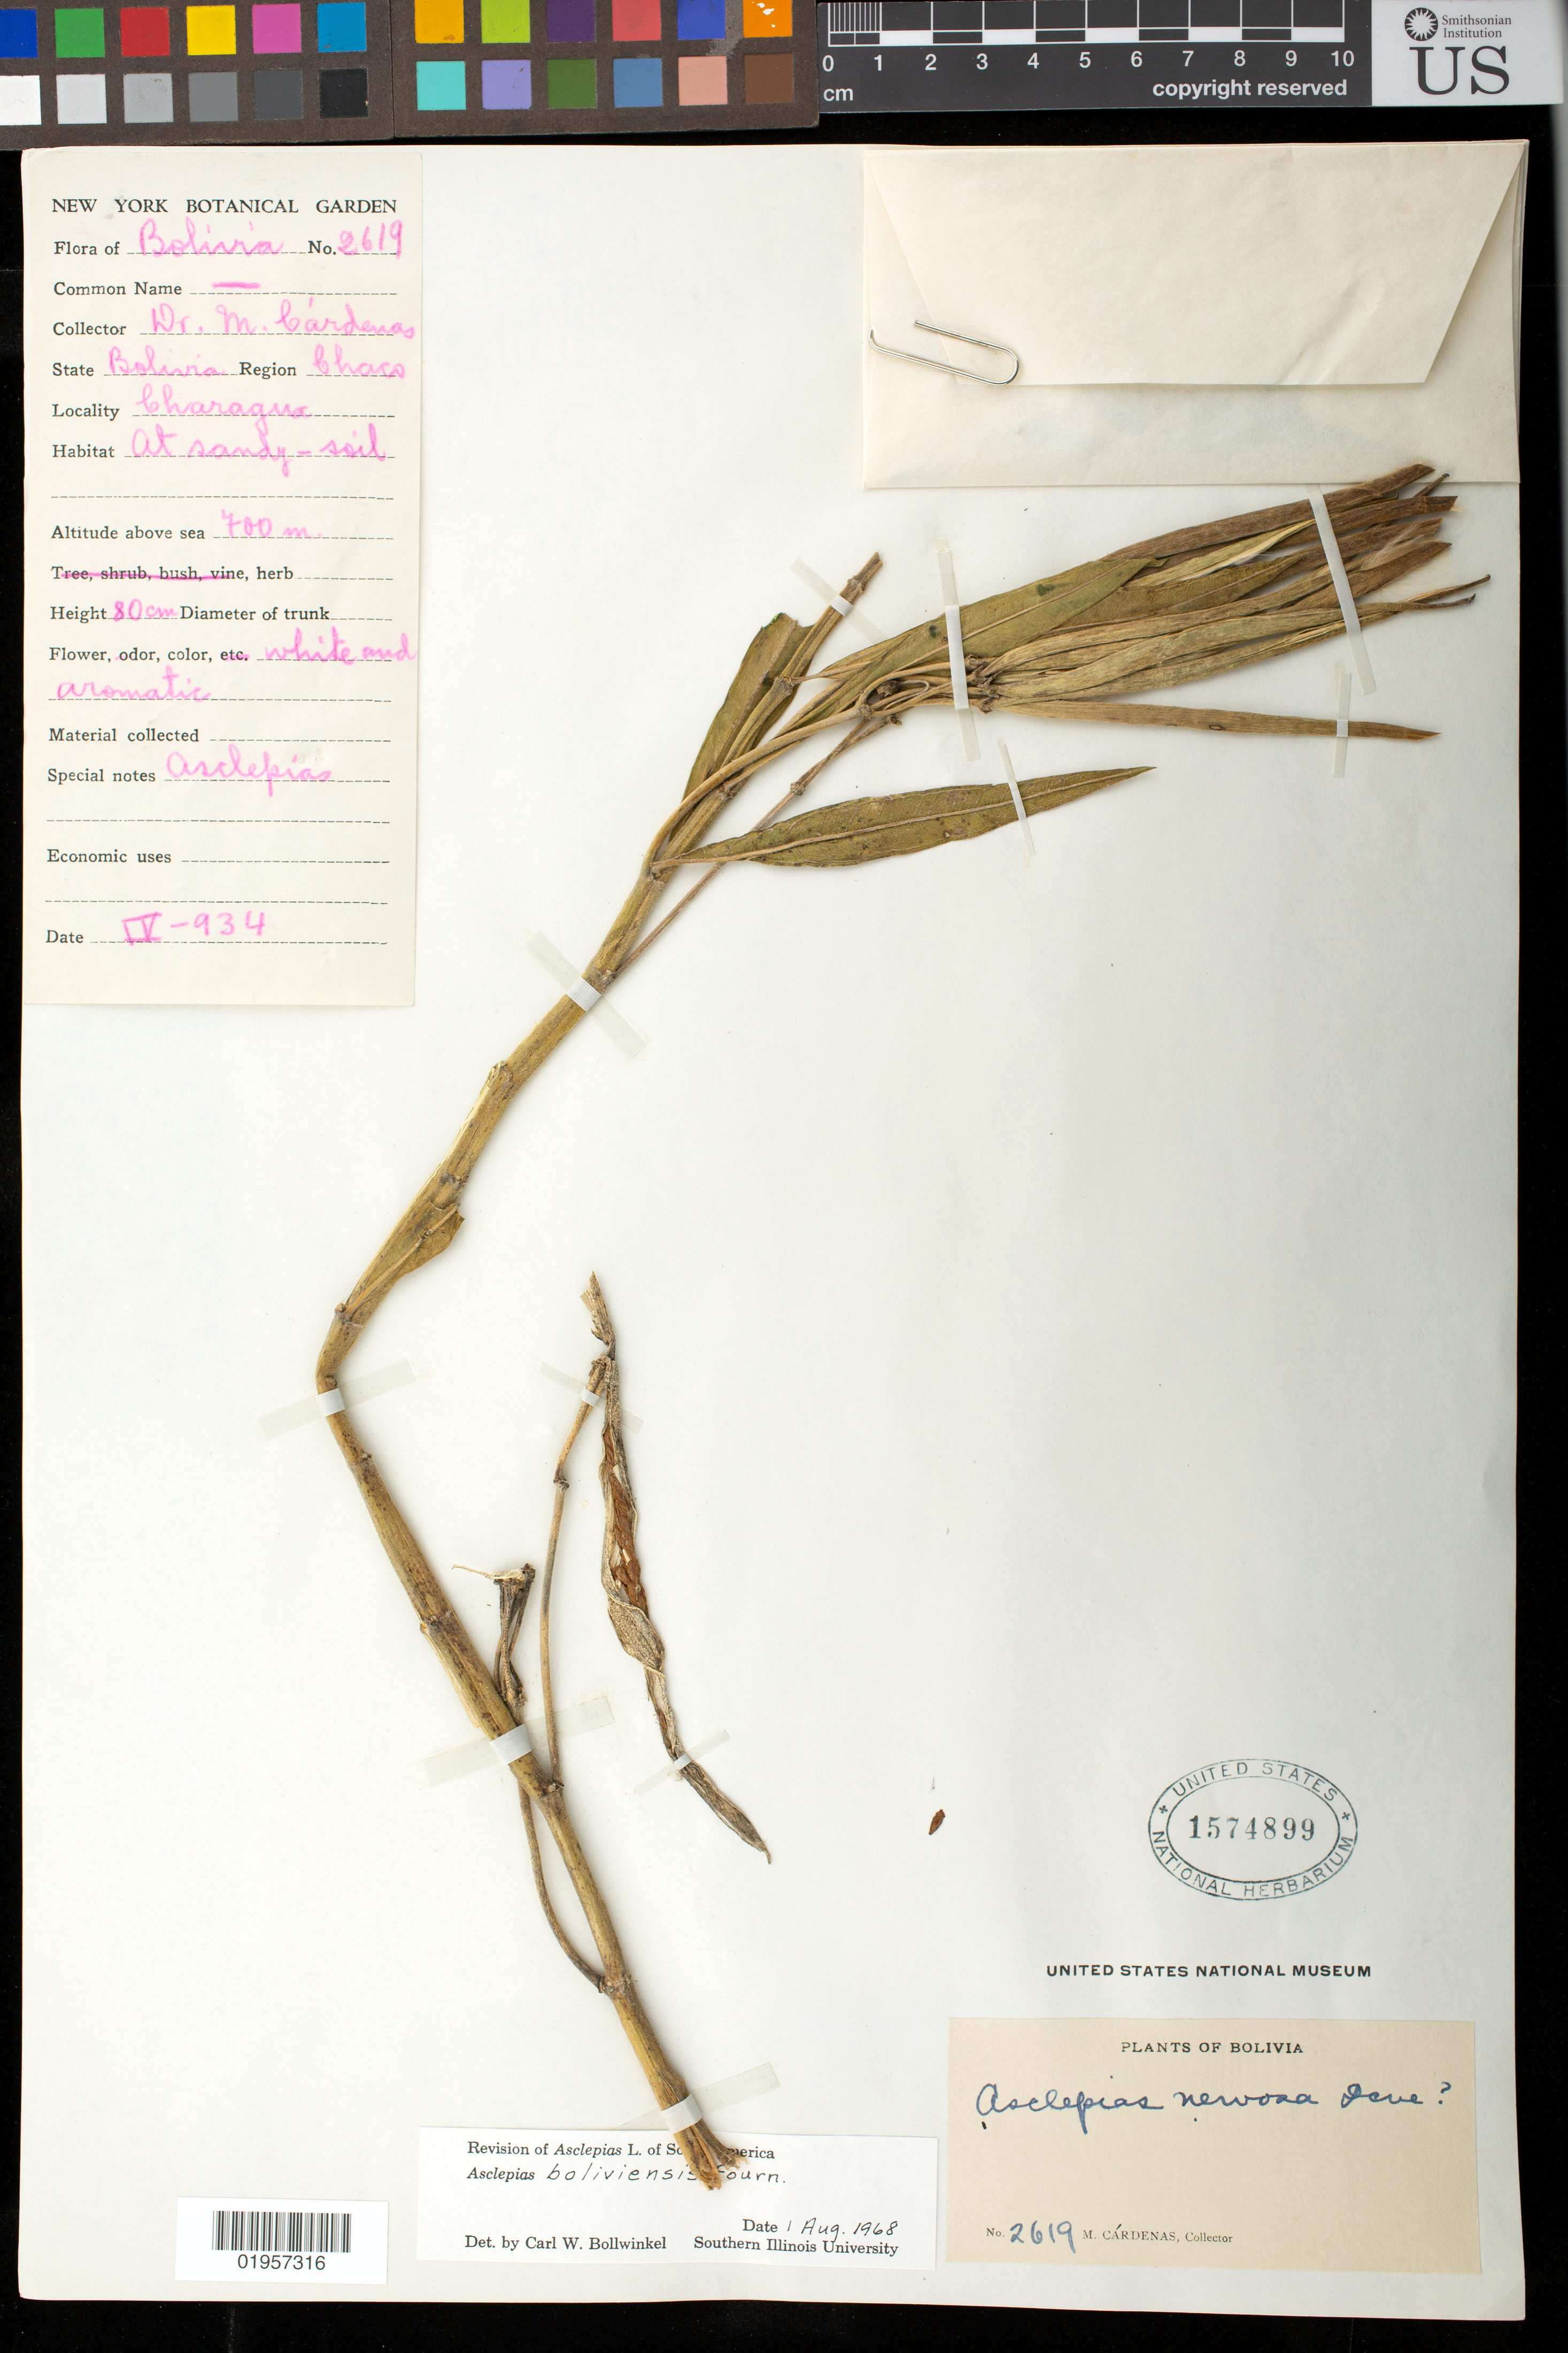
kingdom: Plantae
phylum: Tracheophyta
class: Magnoliopsida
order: Gentianales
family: Apocynaceae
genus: Asclepias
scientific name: Asclepias boliviensis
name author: E. Fourn.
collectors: M. Cárdenas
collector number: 2619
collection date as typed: Apr 1934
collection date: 1934-04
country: Bolivia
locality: Charagua; Chaco region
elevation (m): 700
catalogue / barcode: US 1574899